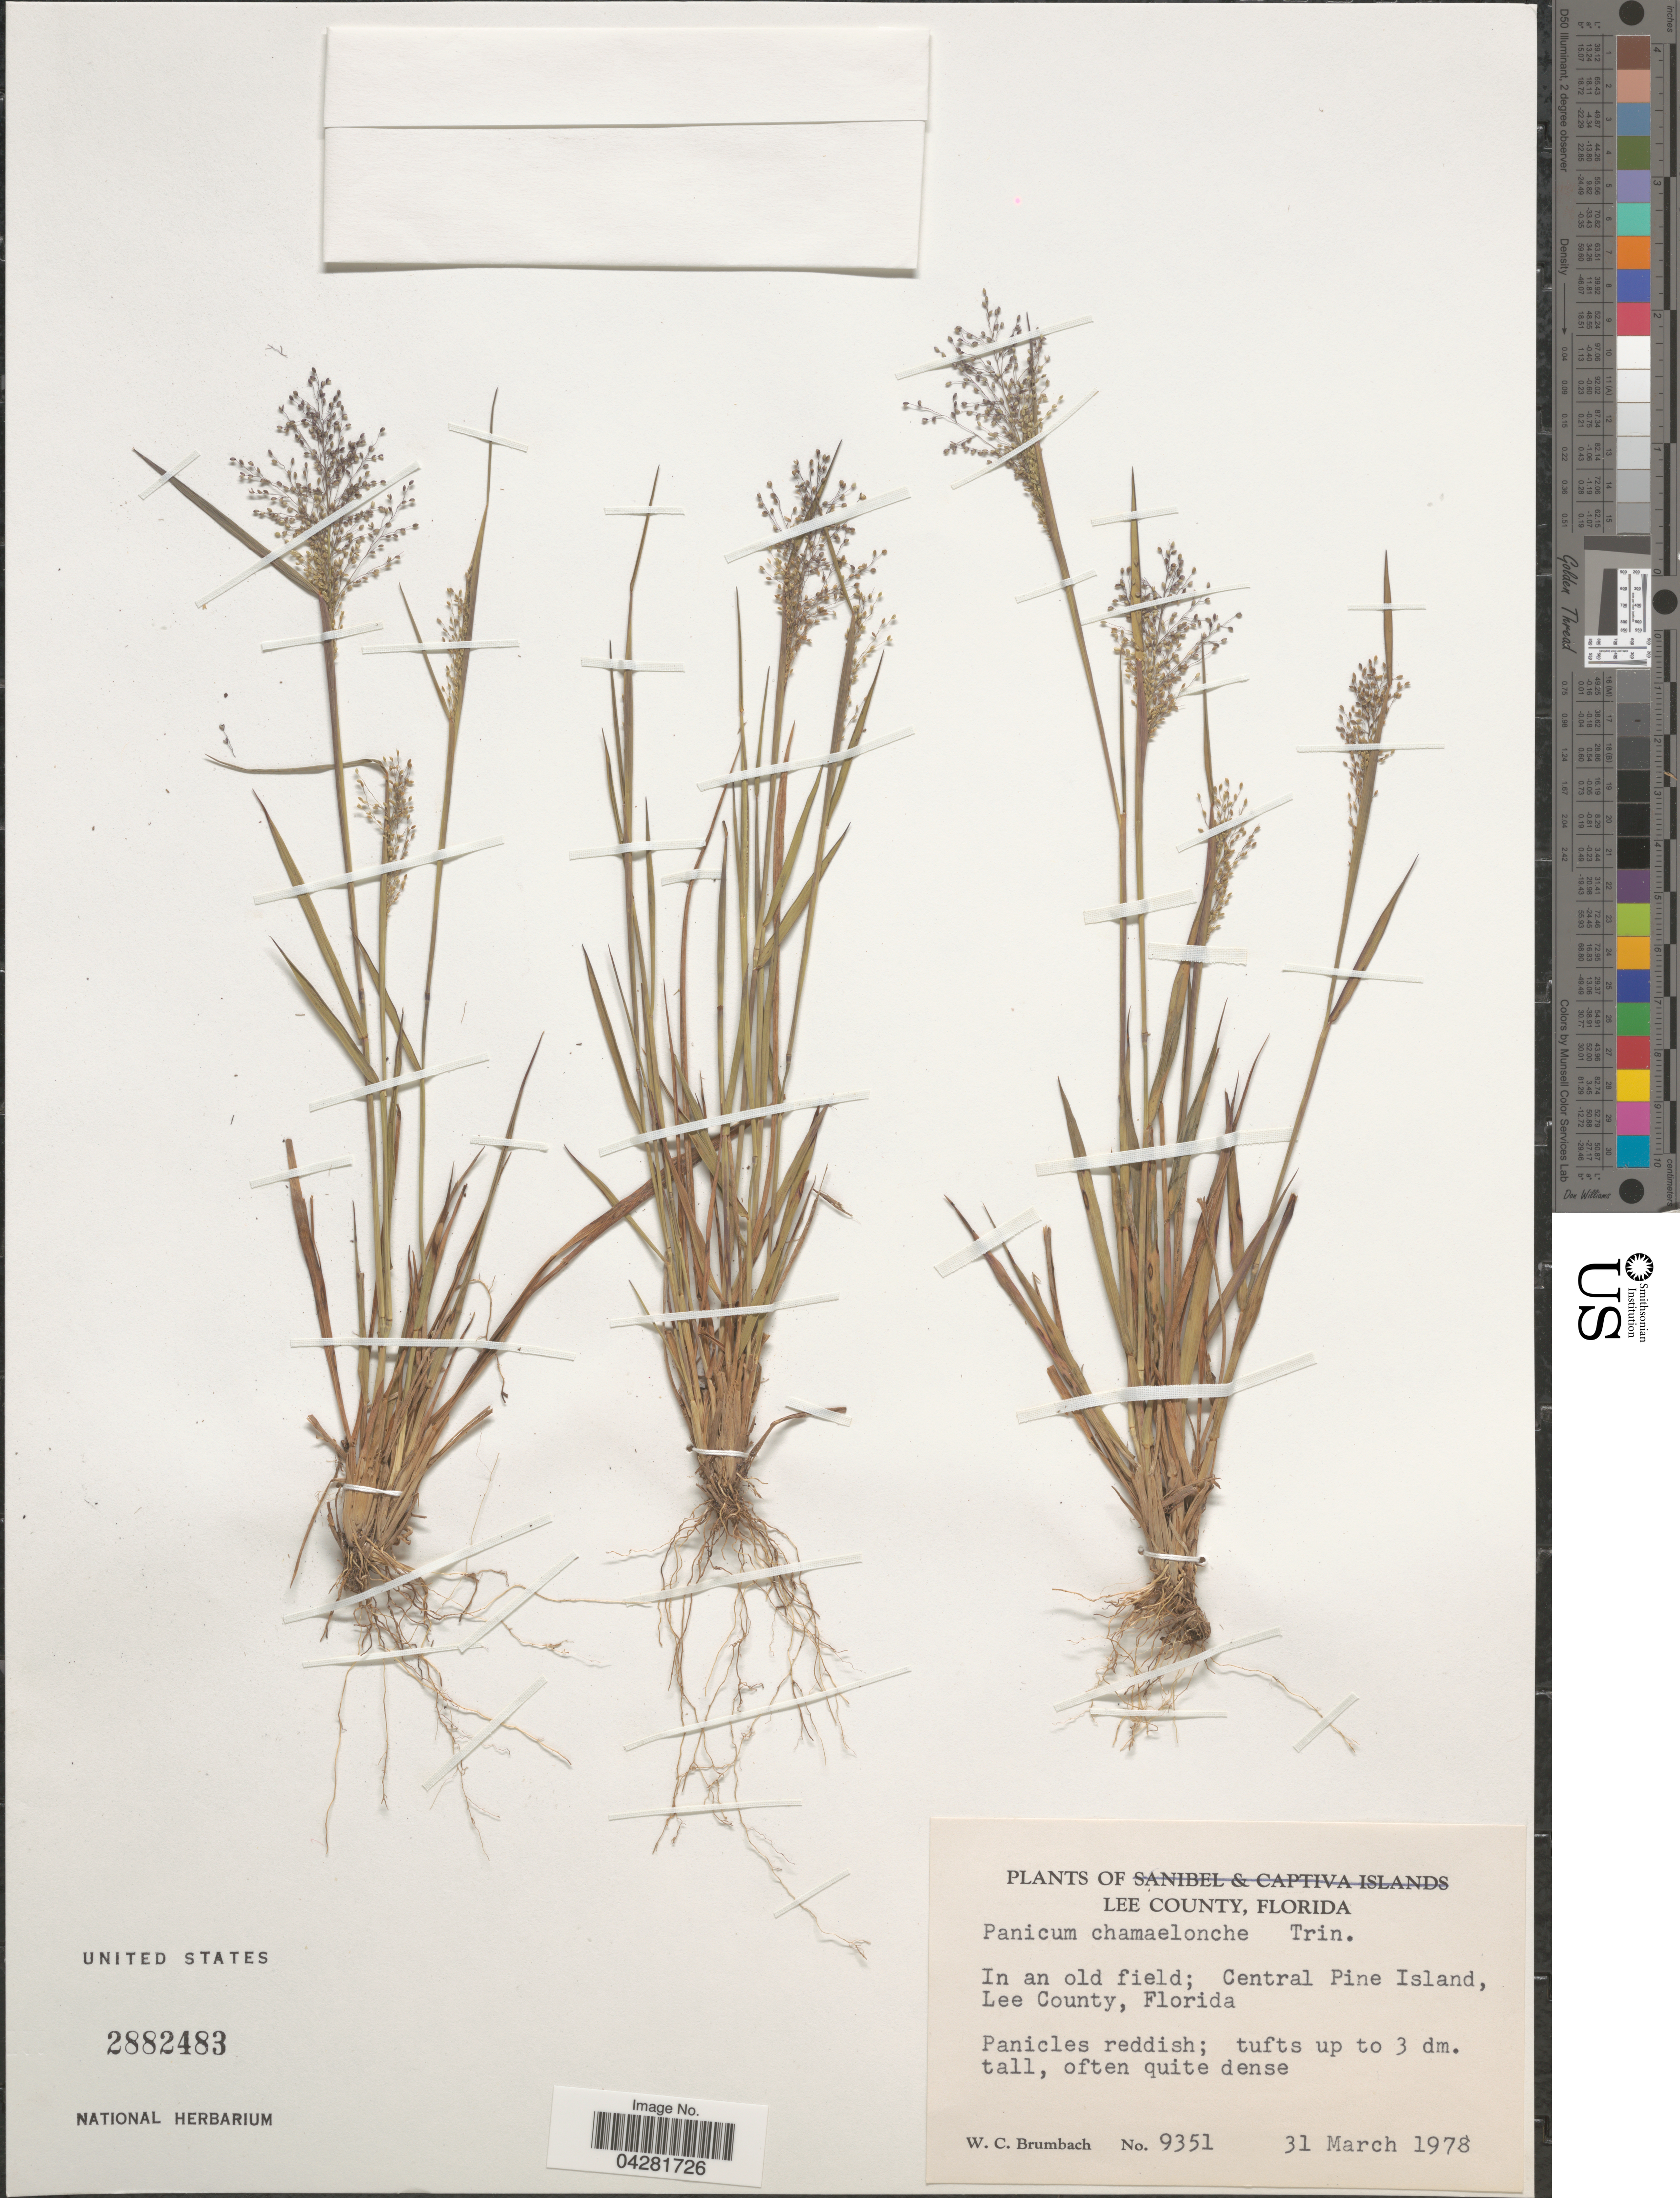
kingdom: Plantae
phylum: Tracheophyta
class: Liliopsida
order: Poales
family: Poaceae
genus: Dichanthelium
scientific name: Dichanthelium ensifolium var. ensifolium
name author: (Baldwin ex Elliot) Gould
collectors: W. C. Brumbach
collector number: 9351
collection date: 1978-03-31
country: United States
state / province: Florida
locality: Lee County. In an old field; Central Pine Island.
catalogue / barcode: US 2882483